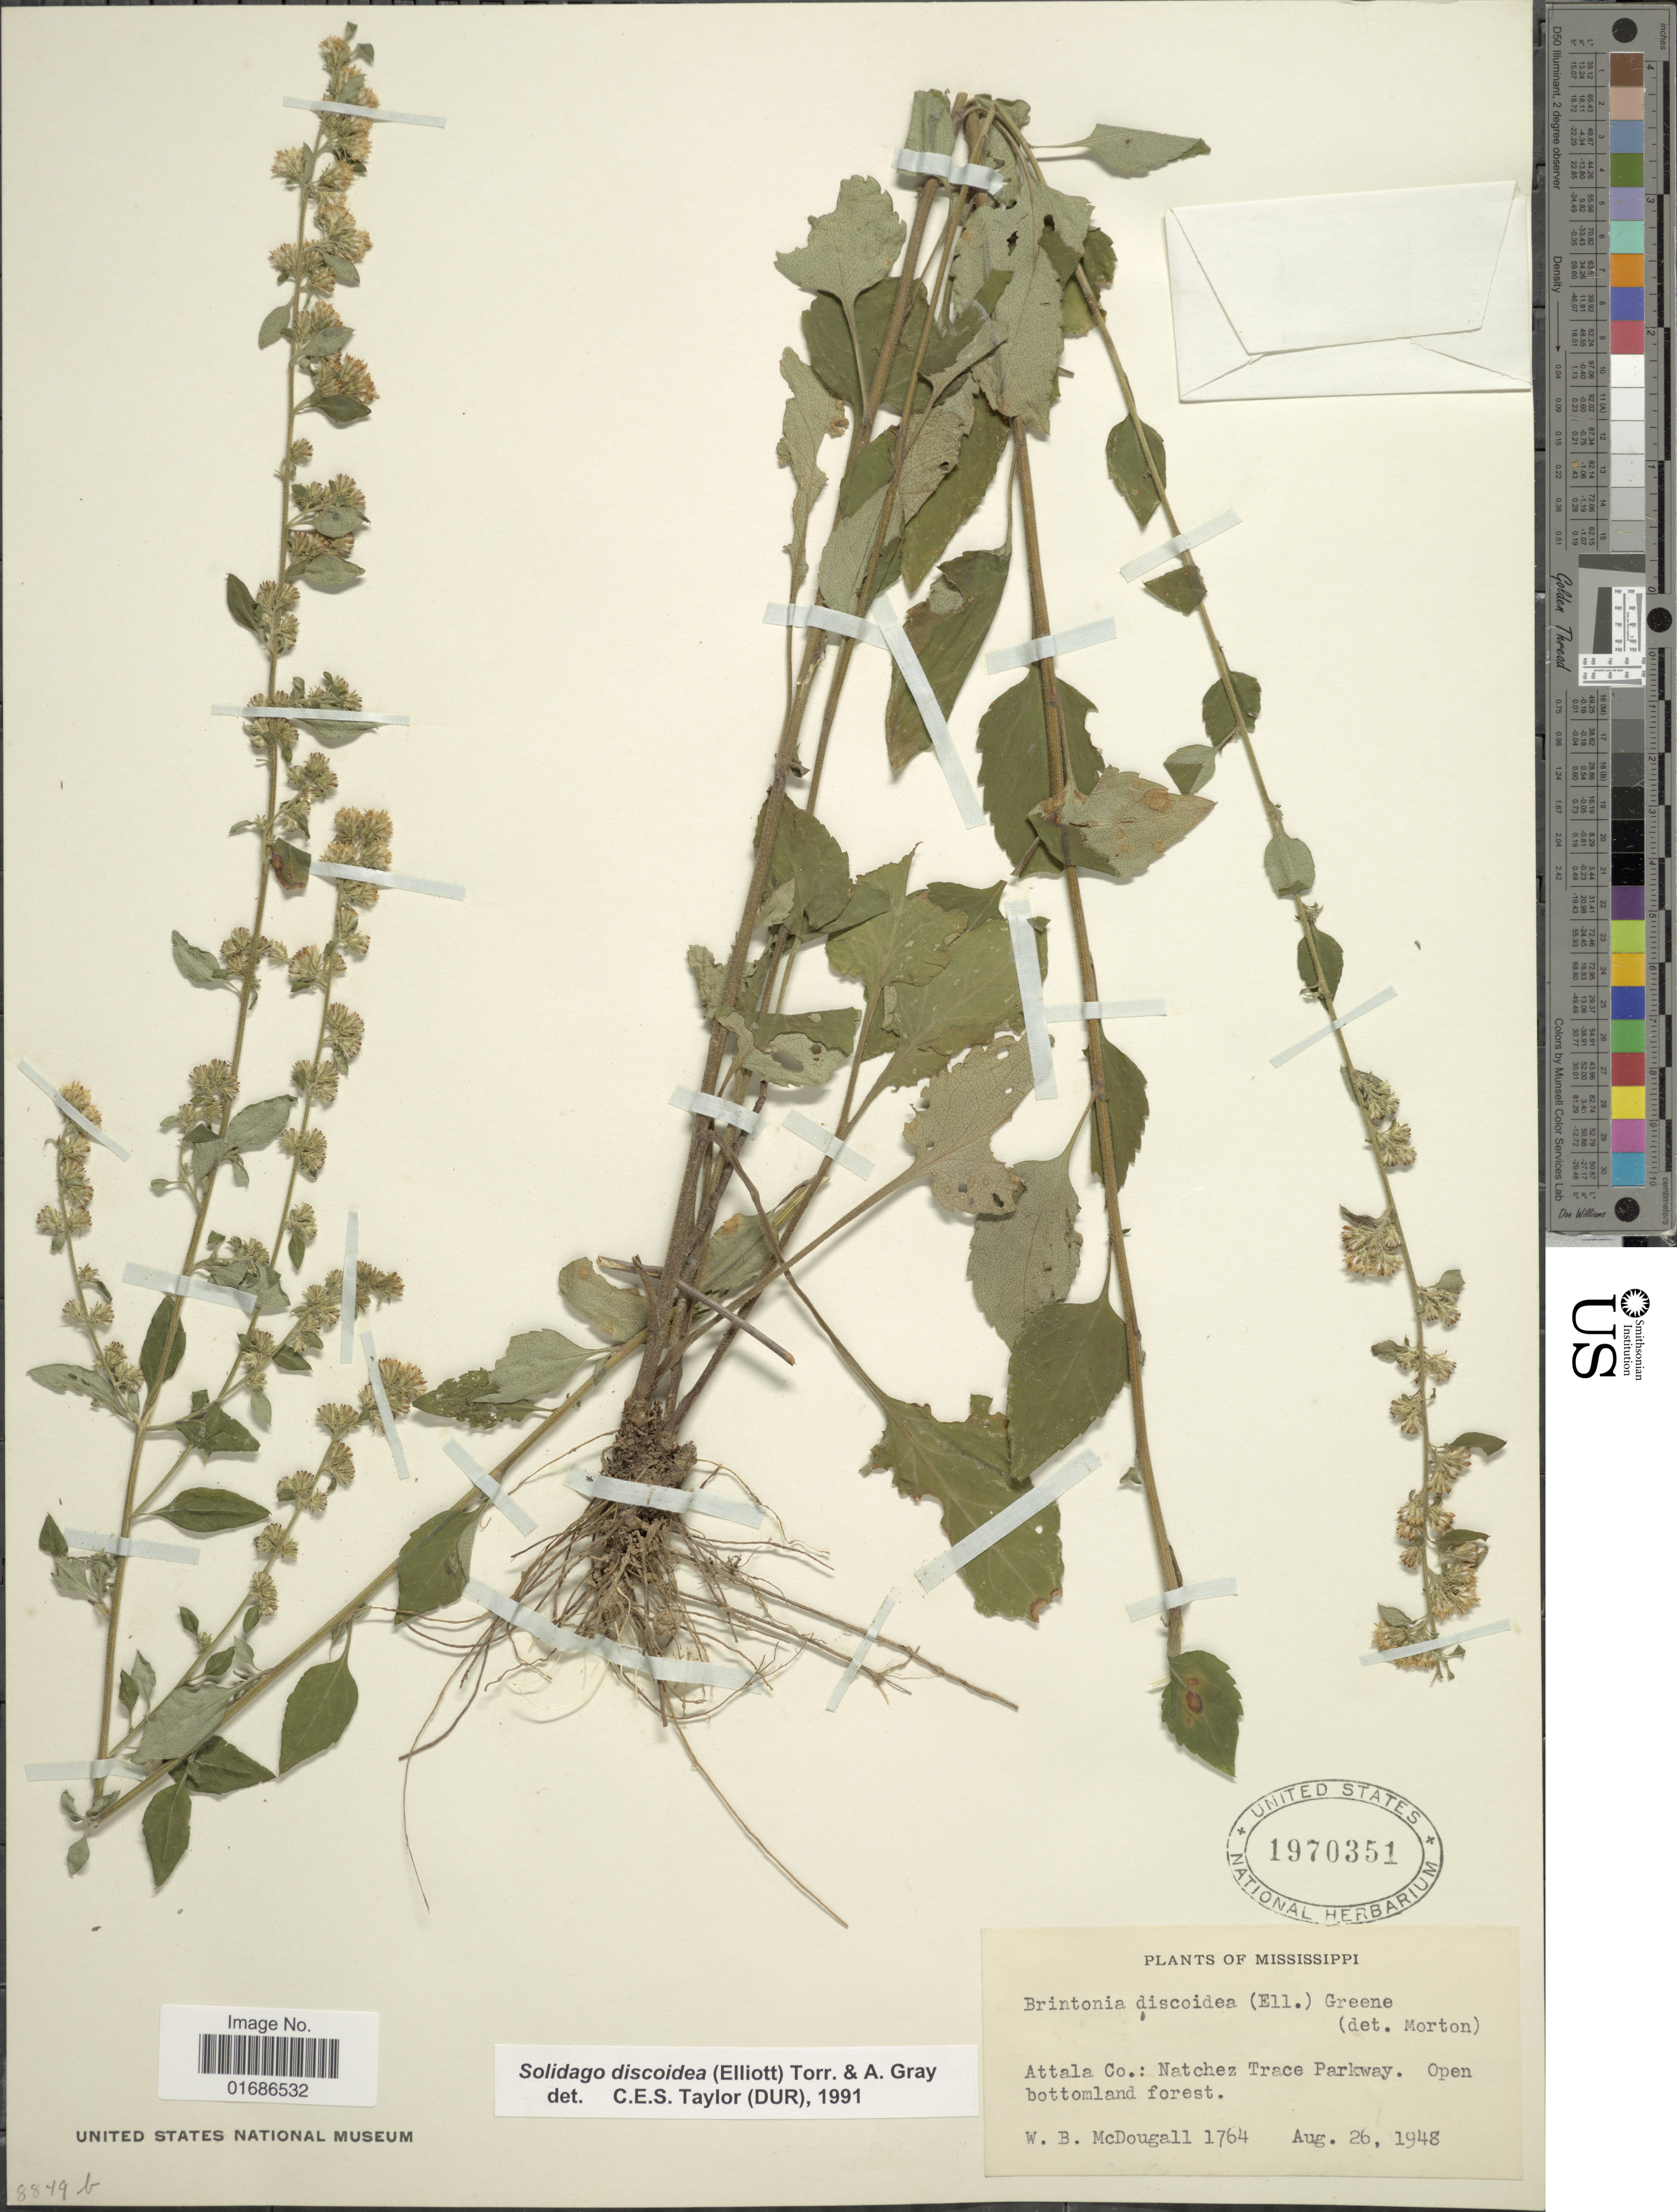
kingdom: Plantae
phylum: Tracheophyta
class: Magnoliopsida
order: Asterales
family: Asteraceae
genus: Solidago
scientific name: Solidago discoidea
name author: (Elliott) Torr. & A. Gray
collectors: W. B. McDougall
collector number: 1764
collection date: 1948-08-26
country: United States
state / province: Mississippi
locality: Attala Co.: Natchez Trace Parkway. Open bottomland forest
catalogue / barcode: US 1970351